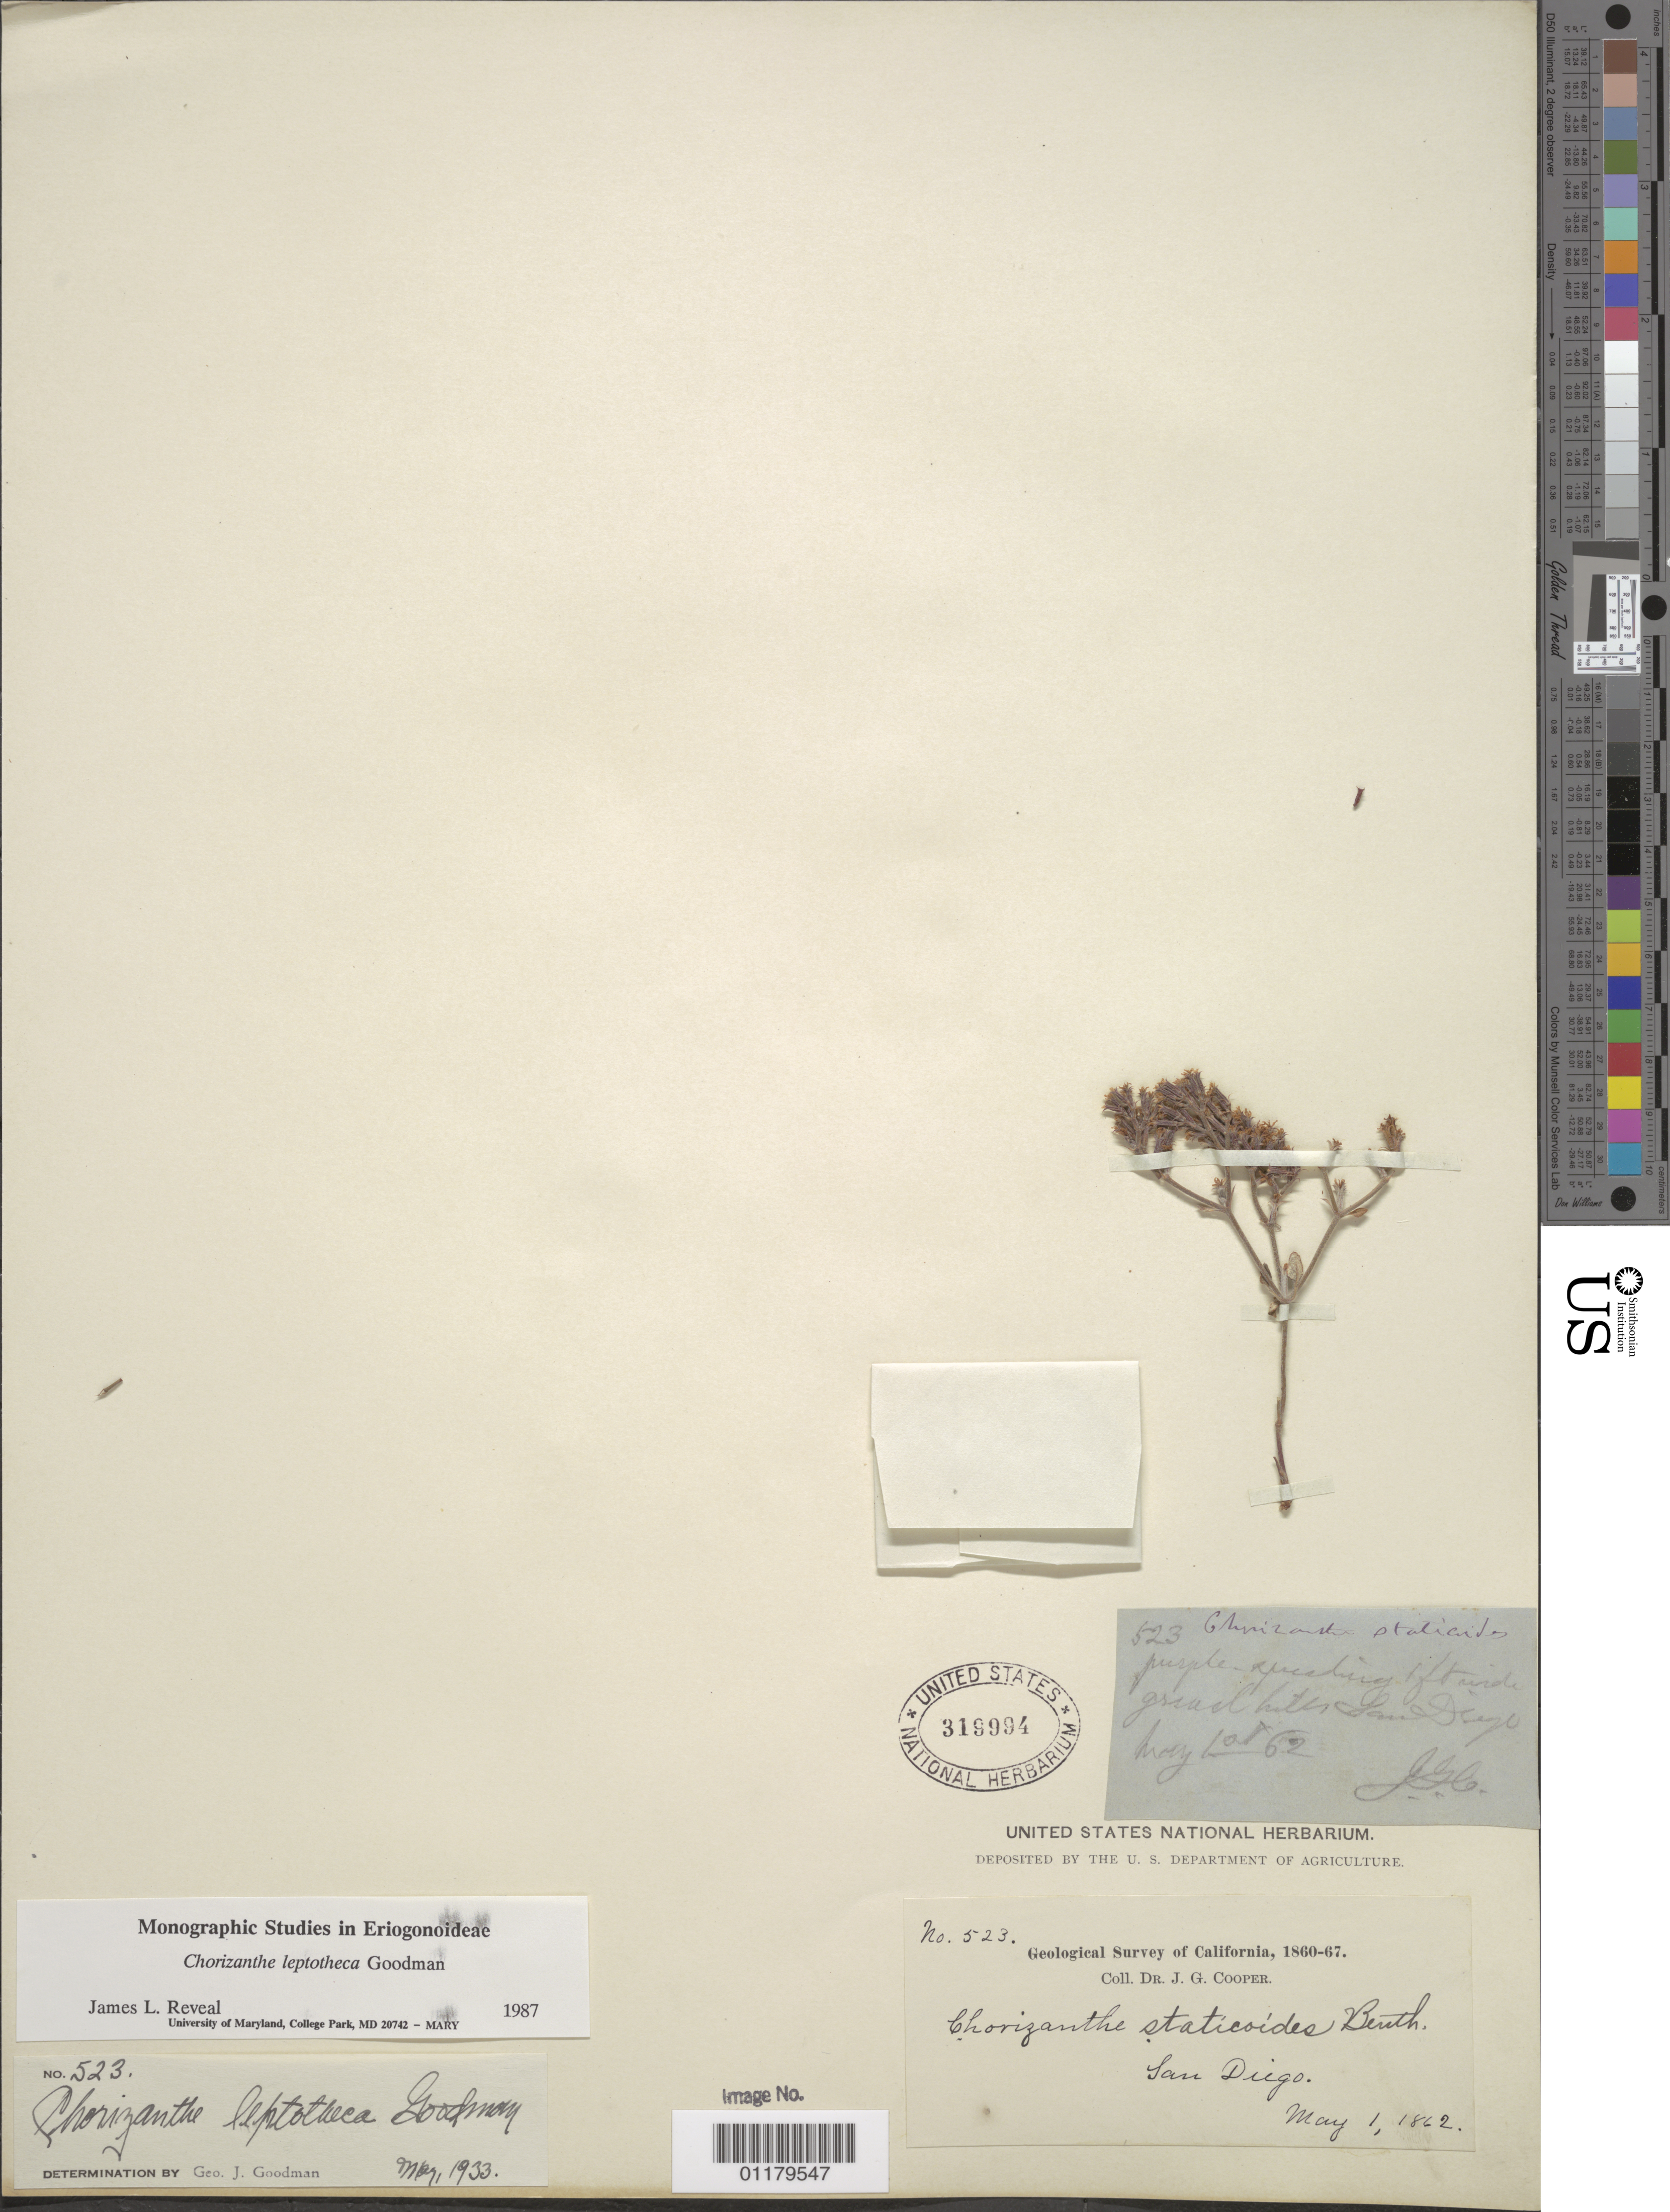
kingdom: Plantae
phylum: Tracheophyta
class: Magnoliopsida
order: Caryophyllales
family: Polygonaceae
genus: Chorizanthe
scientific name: Chorizanthe leptotheca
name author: Goodman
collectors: J. G. Cooper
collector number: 523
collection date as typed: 01 May 1862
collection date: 1862-05-01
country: United States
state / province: California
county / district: San Diego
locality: San Diego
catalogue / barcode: US 319994